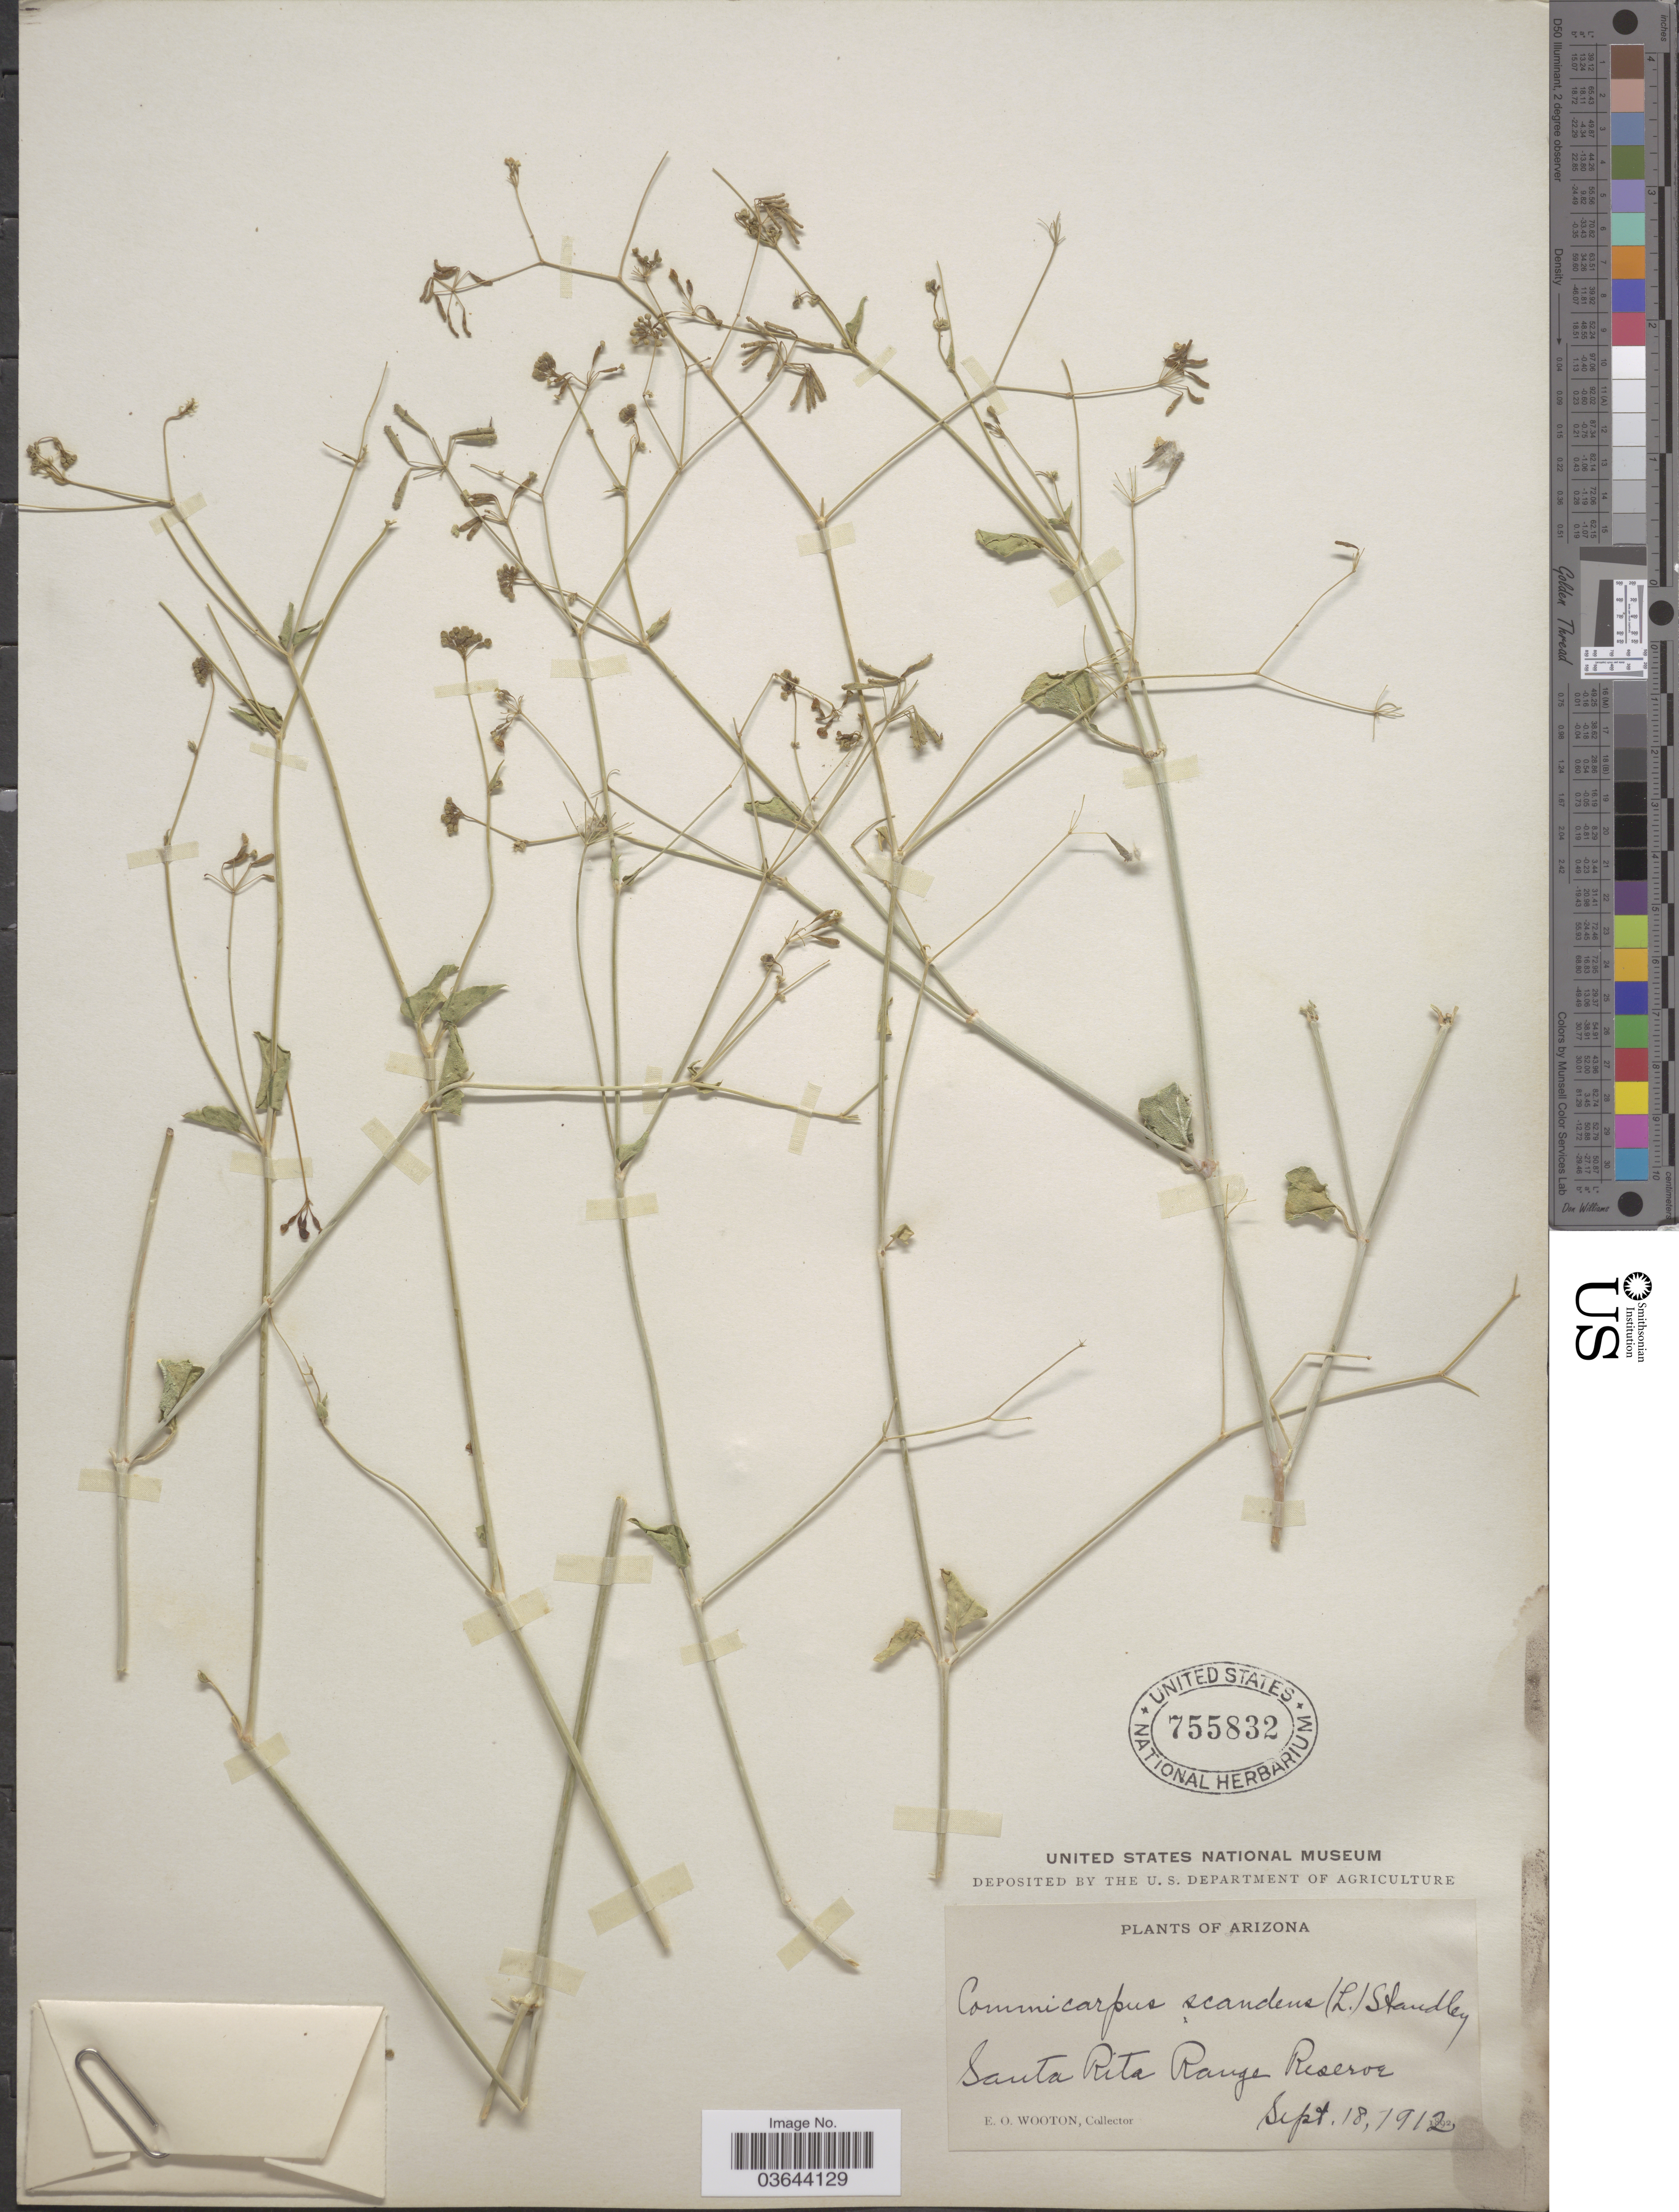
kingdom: Plantae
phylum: Tracheophyta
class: Magnoliopsida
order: Caryophyllales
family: Nyctaginaceae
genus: Commicarpus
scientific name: Commicarpus scandens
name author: (L.) Standl.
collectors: E. O. Wooton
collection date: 1912-09-18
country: United States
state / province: Arizona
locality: Santa Rita Range Reserve.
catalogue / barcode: US 755832